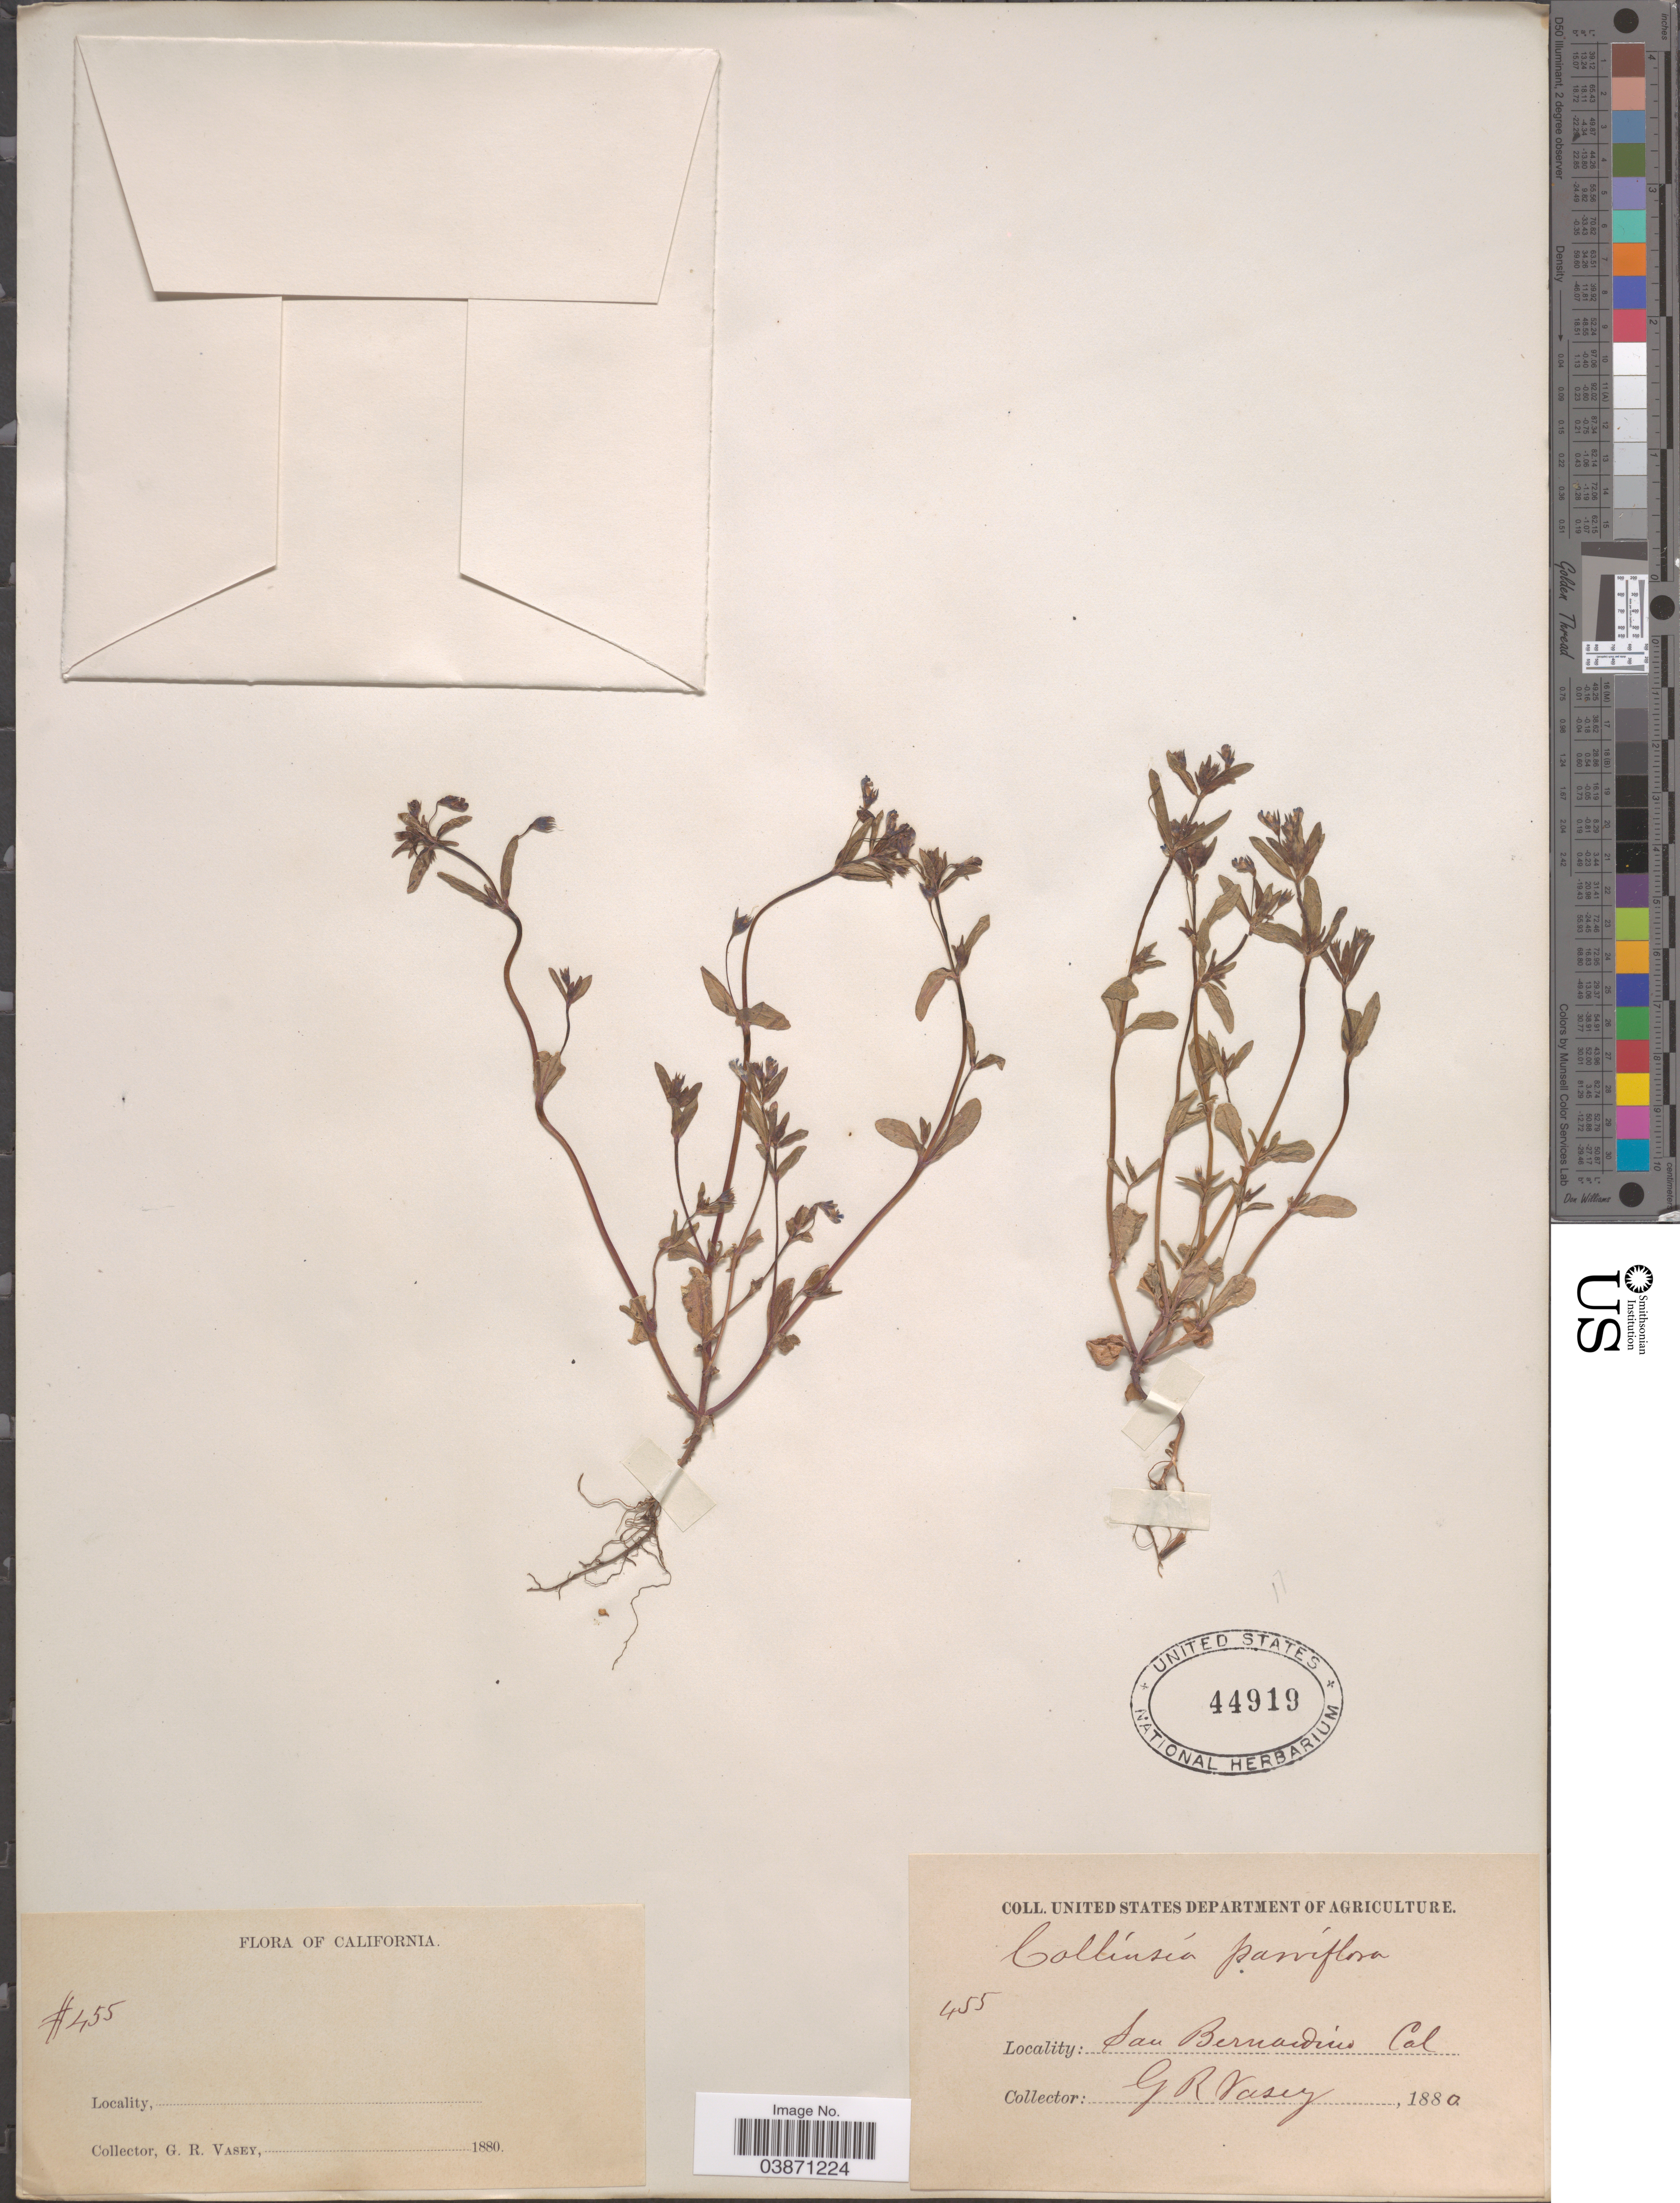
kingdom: Plantae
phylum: Tracheophyta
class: Magnoliopsida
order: Lamiales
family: Plantaginaceae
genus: Collinsia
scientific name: Collinsia parviflora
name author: Douglas ex Lindl.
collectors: G. R. Vasey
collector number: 455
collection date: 1880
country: United States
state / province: California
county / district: San Bernardino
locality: San Bernardino.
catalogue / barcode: US 44919